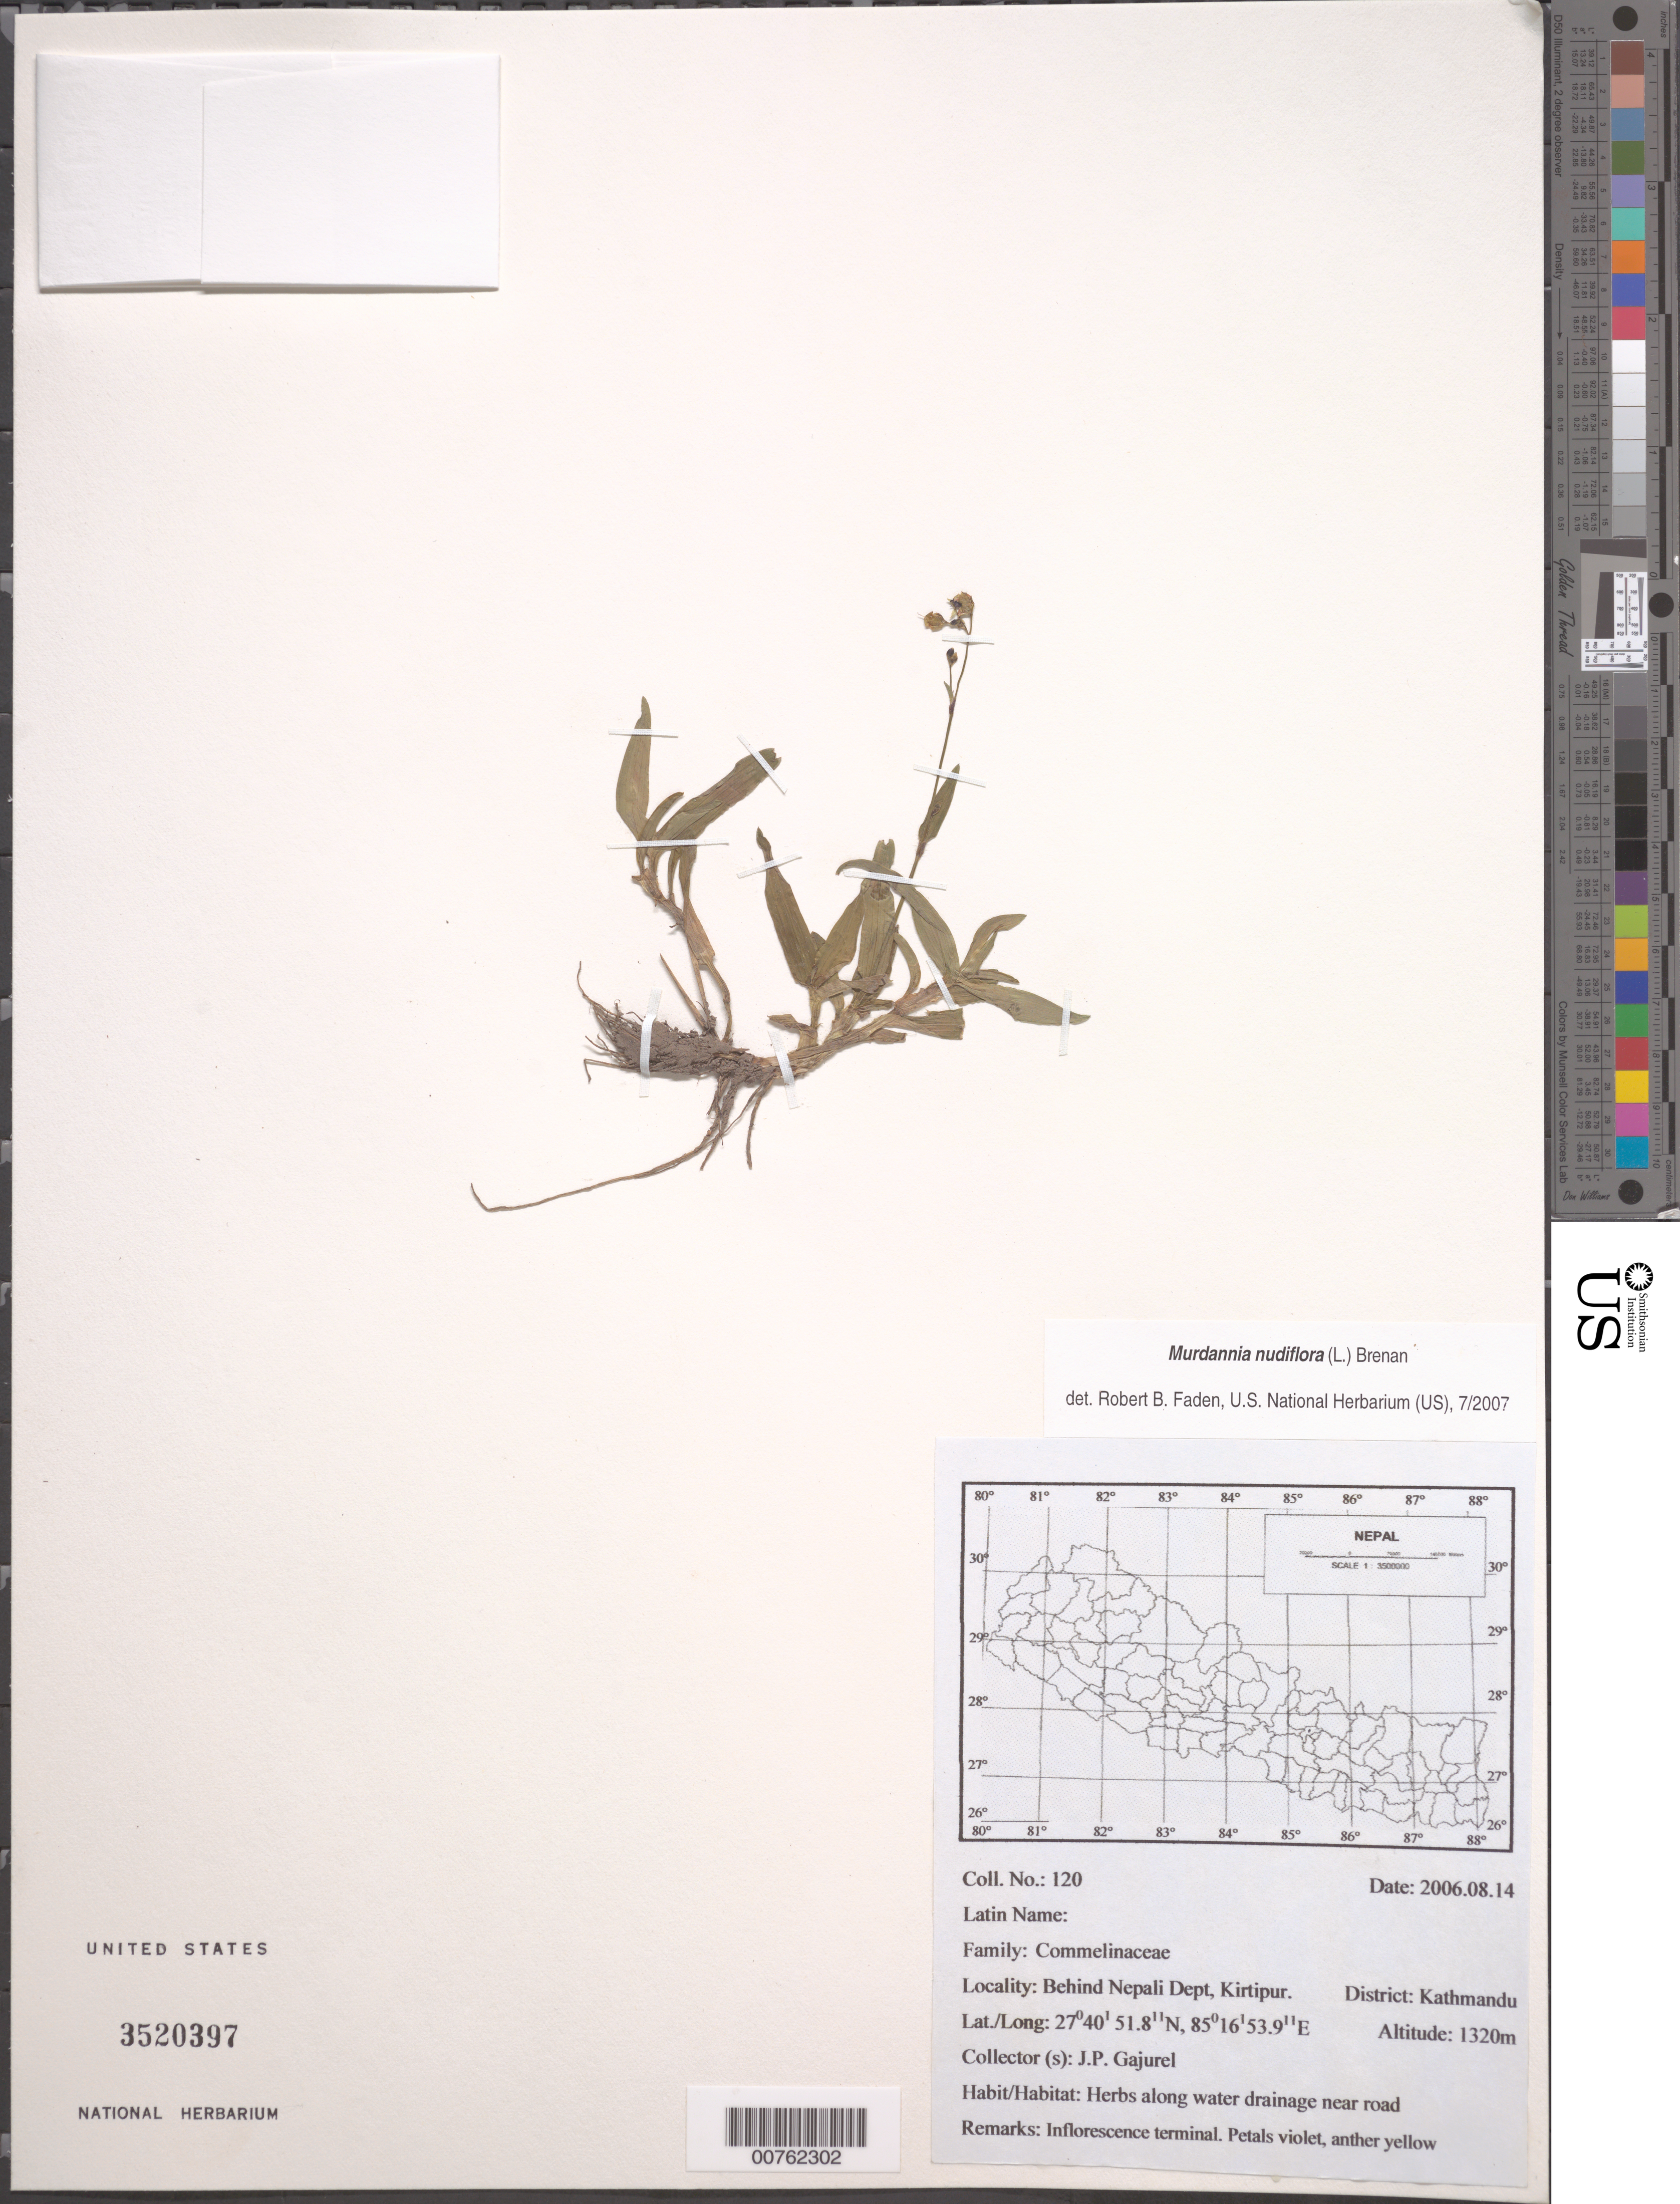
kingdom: Plantae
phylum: Tracheophyta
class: Liliopsida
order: Commelinales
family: Commelinaceae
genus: Murdannia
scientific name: Murdannia nudiflora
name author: (L.) Brenan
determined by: Faden, Robert B., (US), Smithsonian Institution - National Museum of Natural History (UNITED STATES)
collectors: J. Gajurel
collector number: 120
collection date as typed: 14 Aug 2006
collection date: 2006-08-14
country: Nepal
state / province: Bagmati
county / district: Kathmandu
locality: Behind Nepali Dept, Kirtipur.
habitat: Herbs along water drainage near road.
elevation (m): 1320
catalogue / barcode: US 3520397